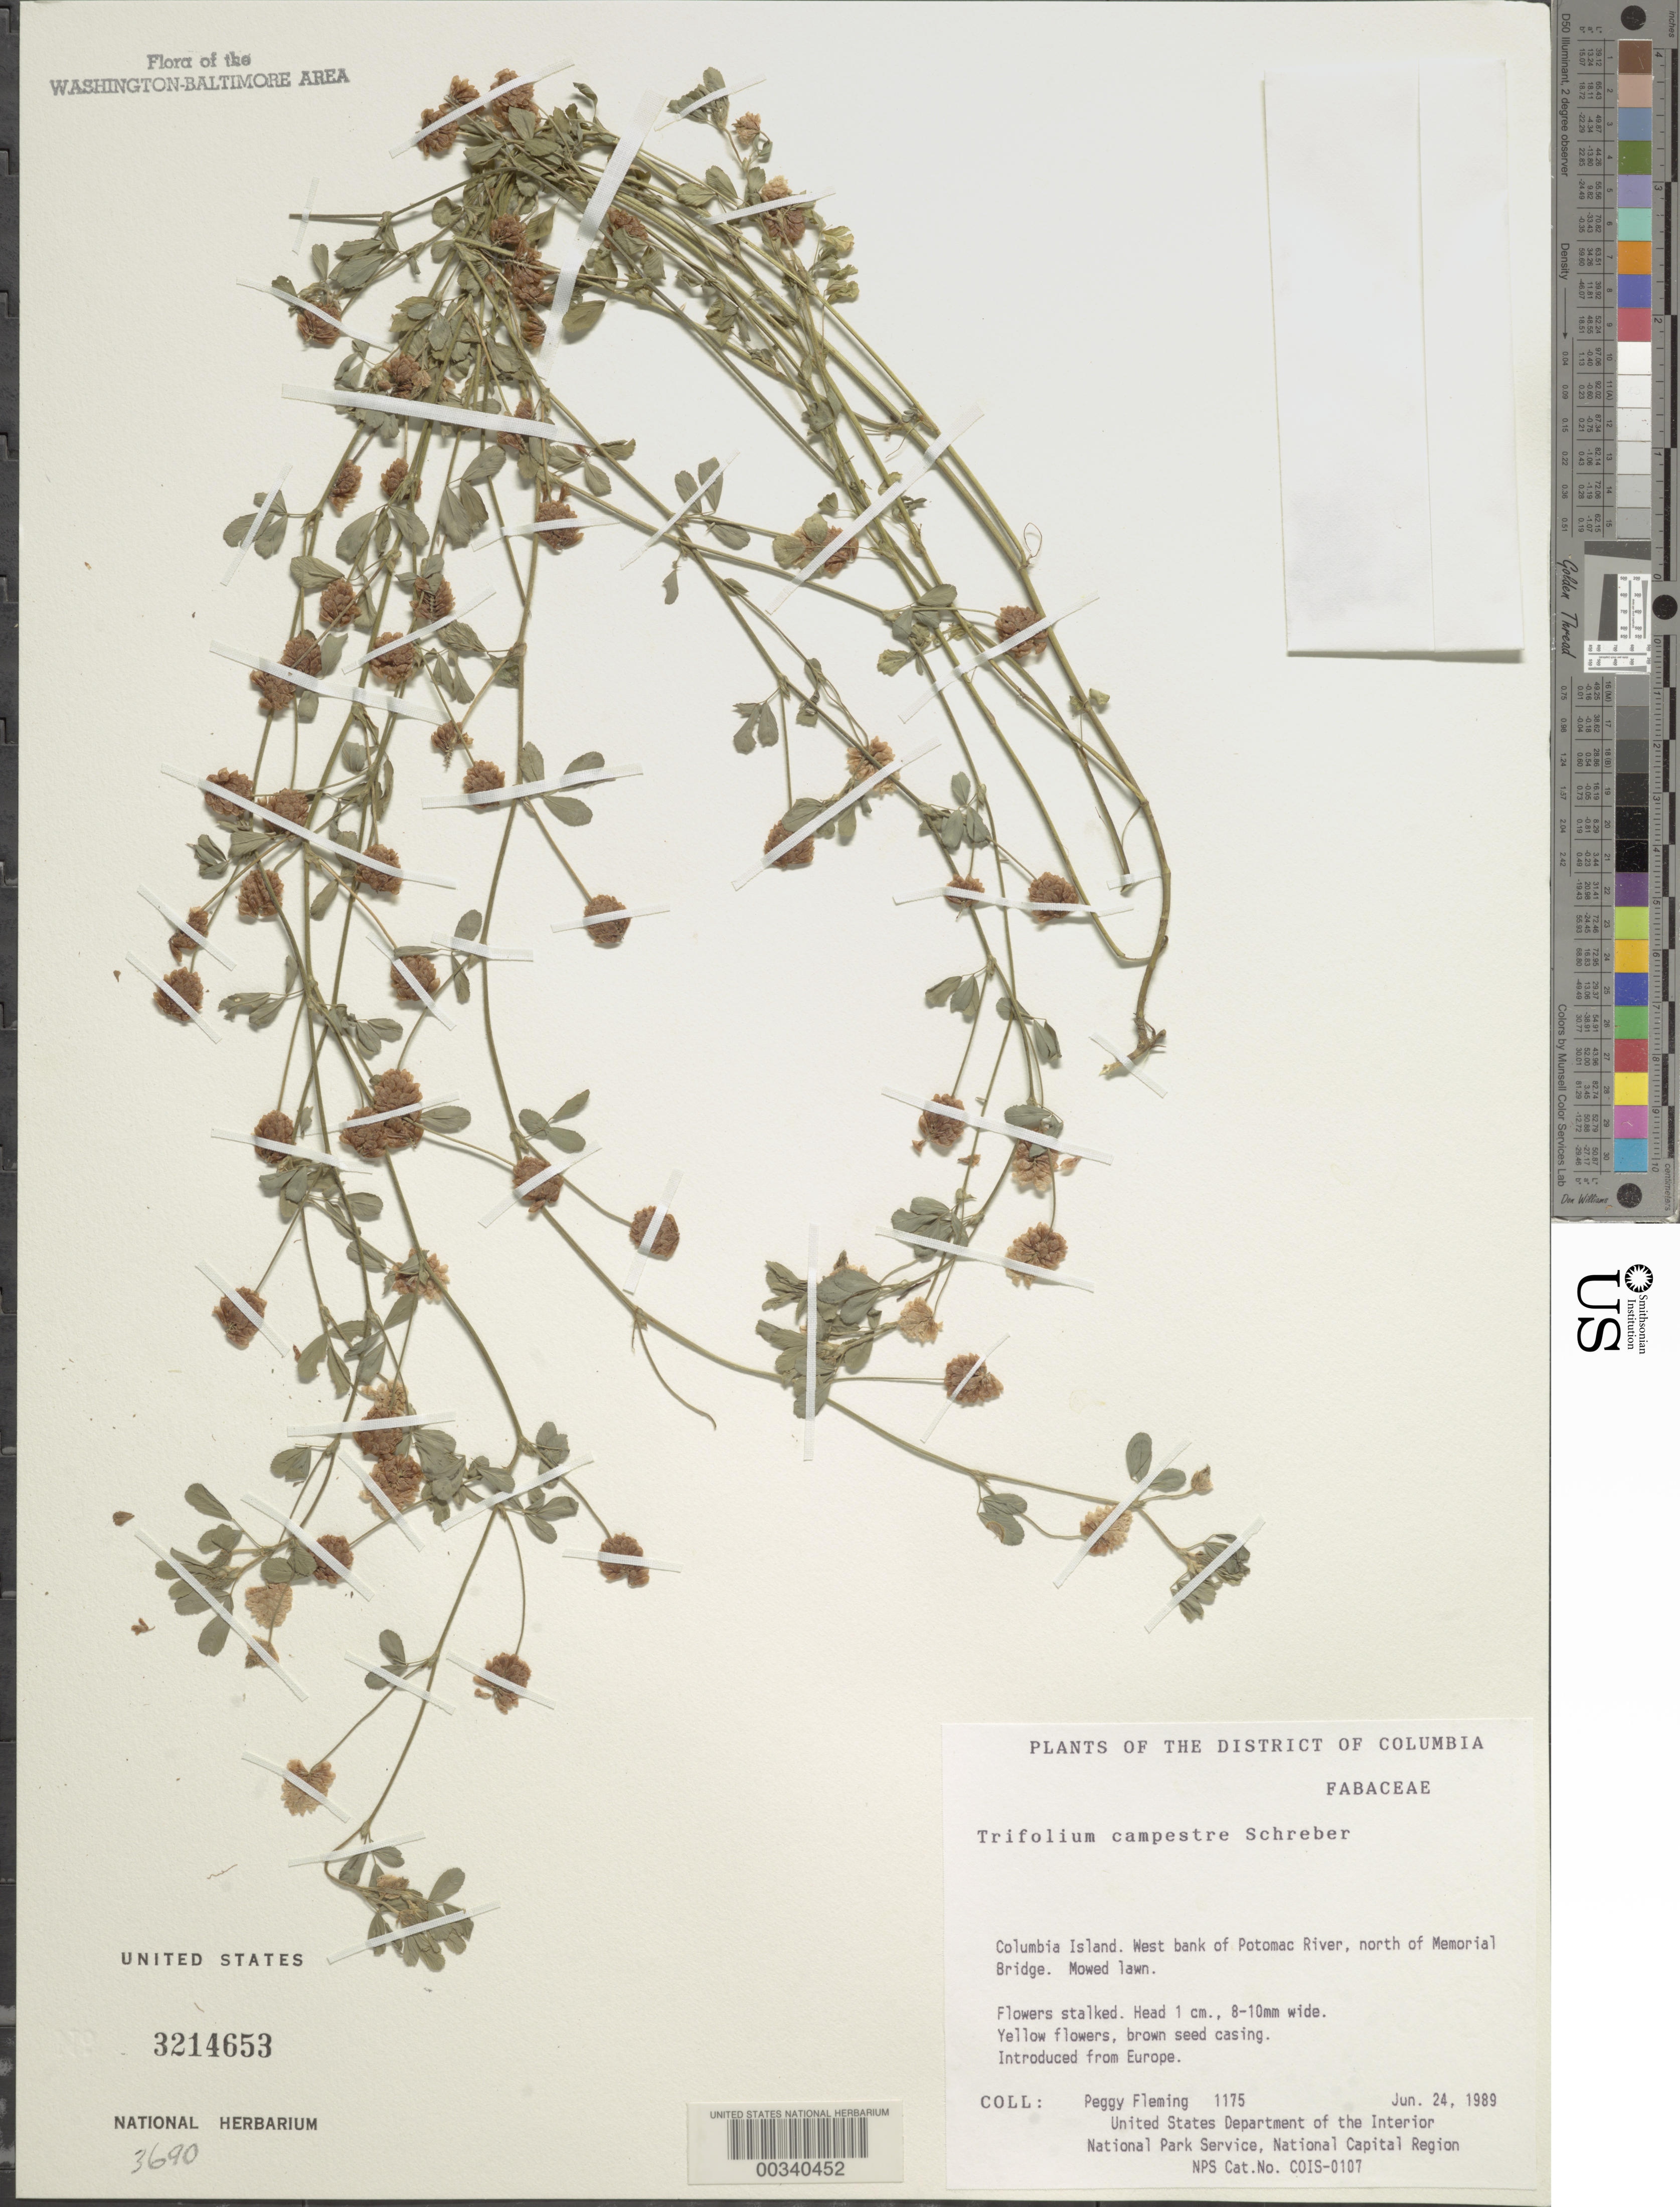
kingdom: Plantae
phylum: Tracheophyta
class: Magnoliopsida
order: Fabales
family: Fabaceae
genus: Trifolium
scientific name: Trifolium campestre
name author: Schreb.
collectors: P. Fleming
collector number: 1175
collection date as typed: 24 Jun 1989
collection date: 1989-06-24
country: United States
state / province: District of Columbia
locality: Columbia Island, W bank of Potomac River, N of Memorial Bridge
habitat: Mowed lawn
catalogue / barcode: US 3214653